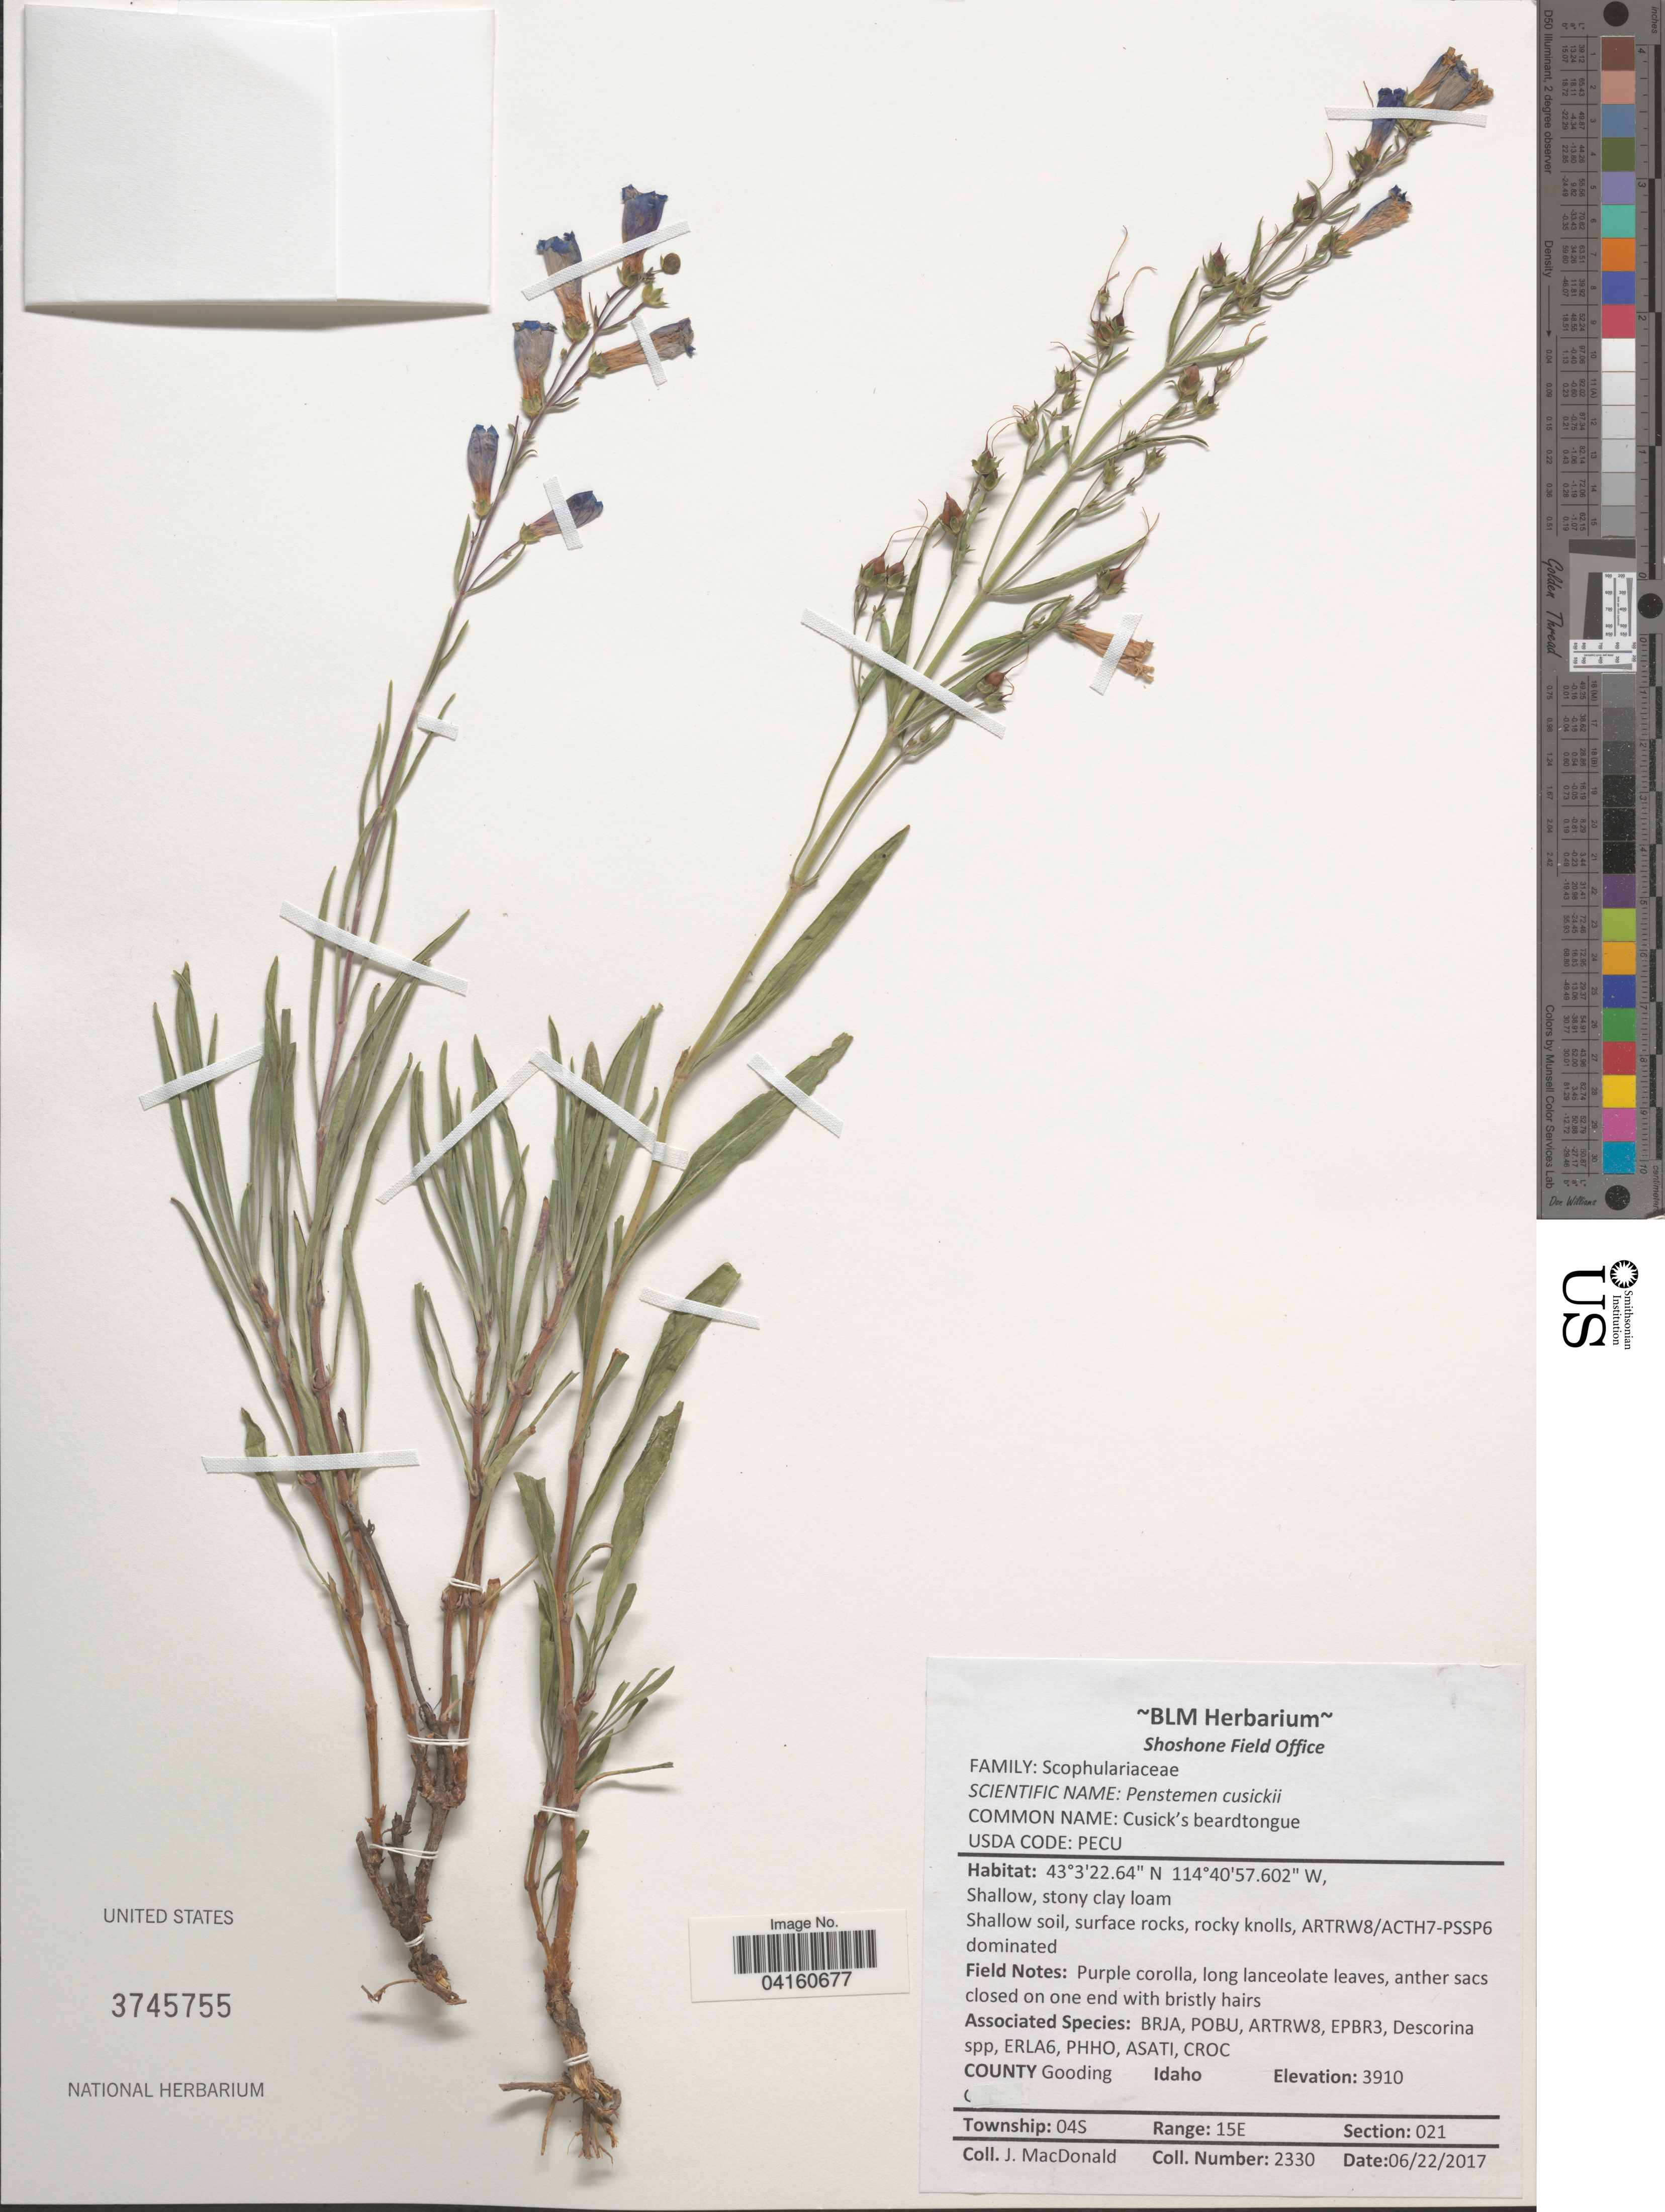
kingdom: Plantae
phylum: Tracheophyta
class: Magnoliopsida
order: Lamiales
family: Plantaginaceae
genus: Penstemon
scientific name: Penstemon cusickii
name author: A. Gray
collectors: J. MacDonald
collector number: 2330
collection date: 2017-06-22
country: United States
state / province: Idaho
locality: County Gooding. Township: 04S.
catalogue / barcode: US 3745755